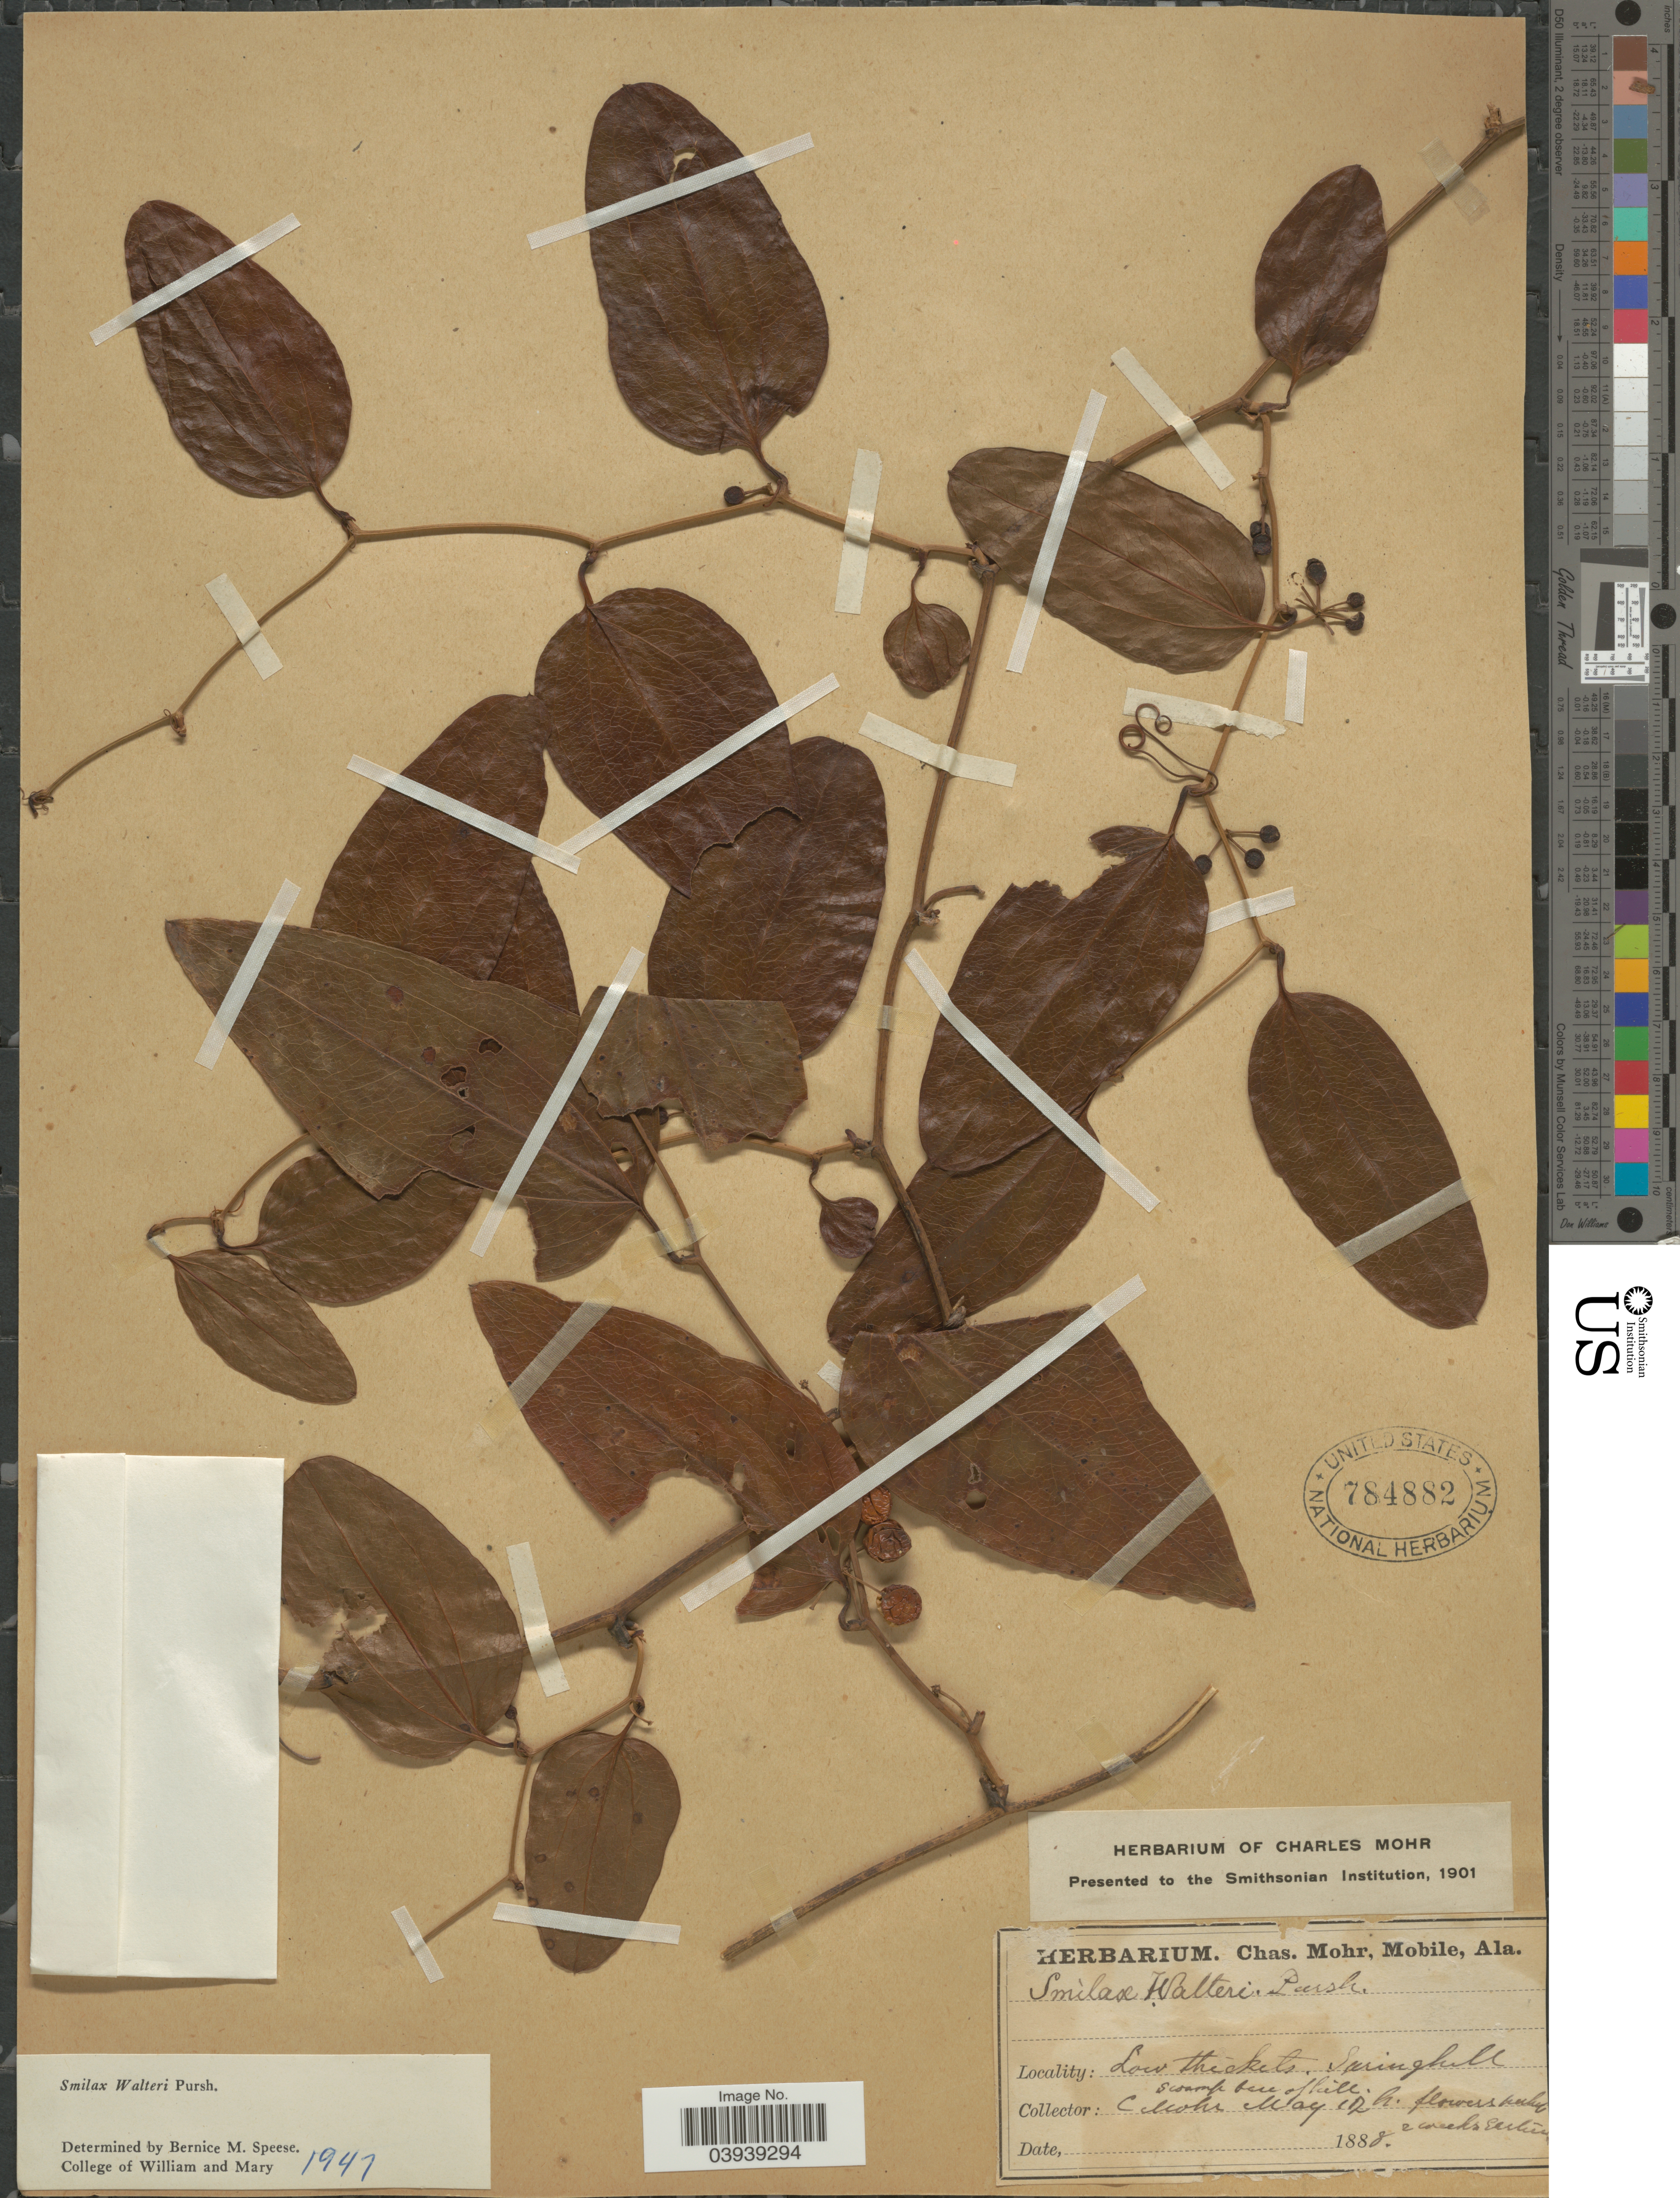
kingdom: Plantae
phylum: Tracheophyta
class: Liliopsida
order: Liliales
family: Smilacaceae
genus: Smilax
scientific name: Smilax walteri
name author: Pursh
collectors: Mohr, C. T. (herbarium)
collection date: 1888-05-12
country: United States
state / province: Alabama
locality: Low thickets. Springhill.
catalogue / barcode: US 784882